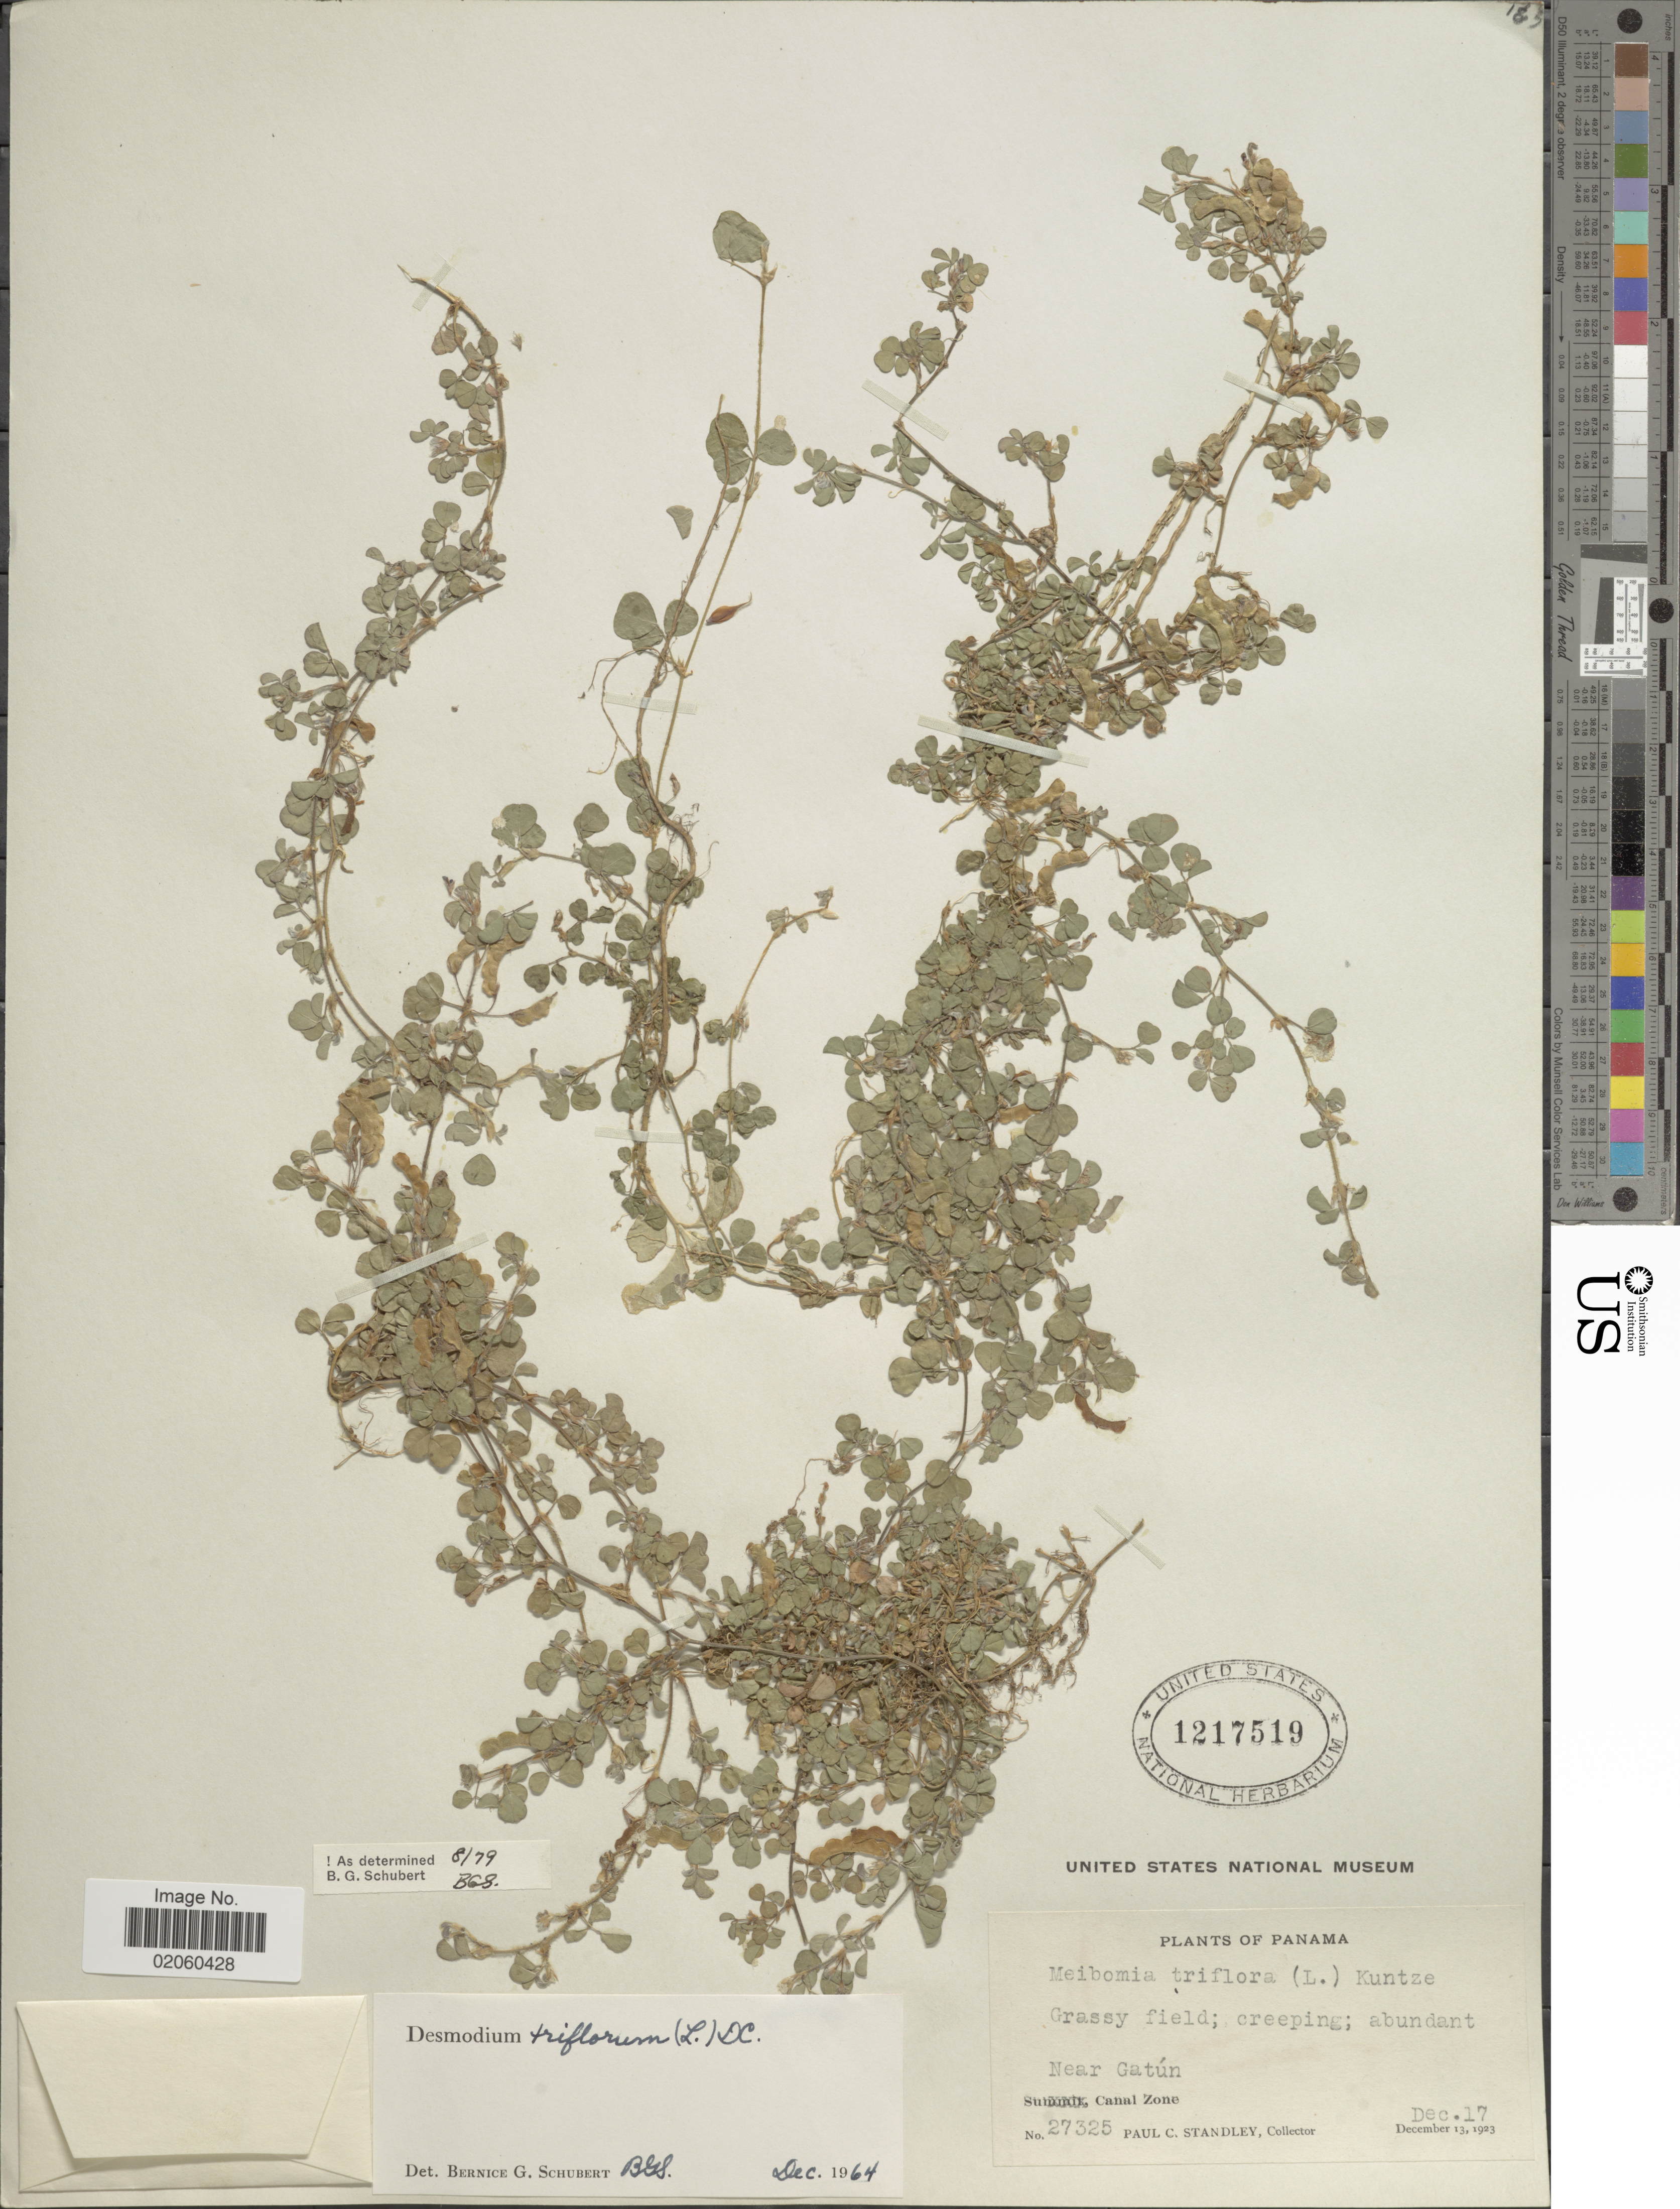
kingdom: Plantae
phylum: Tracheophyta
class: Magnoliopsida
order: Fabales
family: Fabaceae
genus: Grona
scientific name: Grona triflora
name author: (L.) H. Ohashi & K. Ohashi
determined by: Strong, Mark T., (BOT), Smithsonian Institution - National Museum of Natural History (UNITED STATES)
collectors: P. C. Standley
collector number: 27325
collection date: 1923-12-17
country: Panama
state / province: Colón / Panamá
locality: Near Gatun, Canal Zone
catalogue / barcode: US 1217519